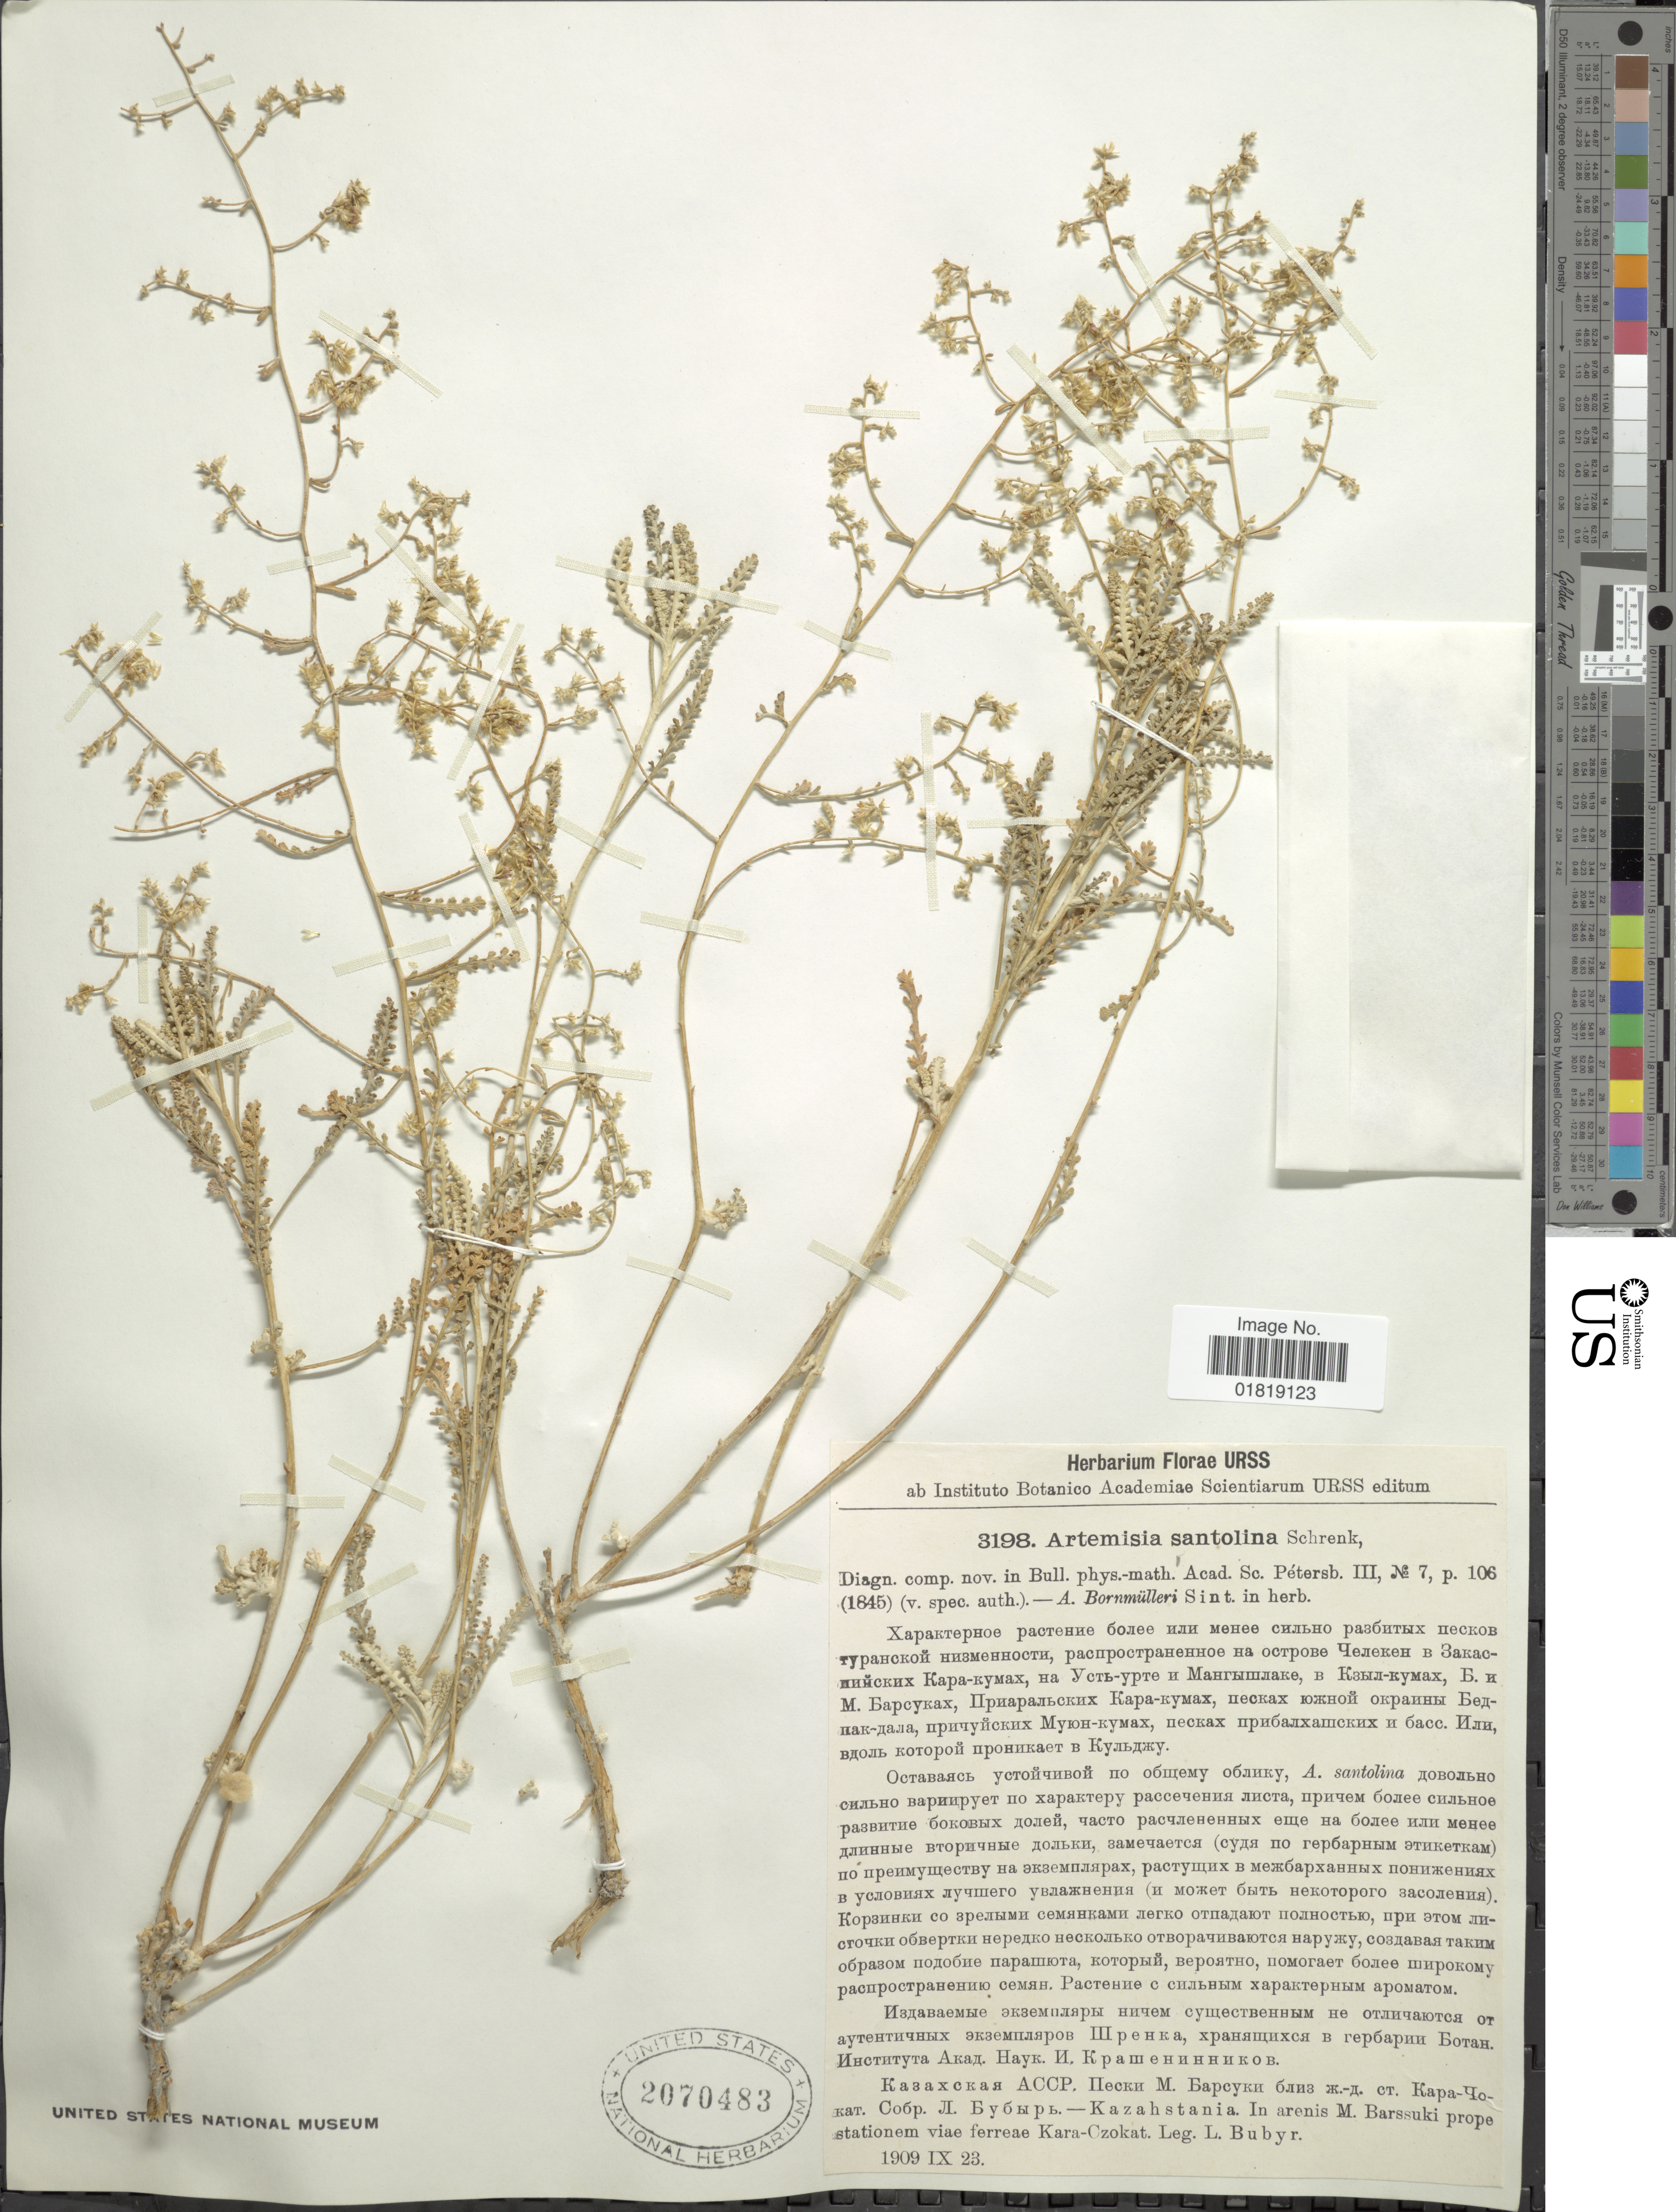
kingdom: Plantae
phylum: Tracheophyta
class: Magnoliopsida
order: Asterales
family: Asteraceae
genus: Artemisia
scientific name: Artemisia santolina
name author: Schrenk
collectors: L. Bubyr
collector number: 3198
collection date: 1909-09-23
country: Kazakhstan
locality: Kazahstania, in arenis M. Barssuki prope stationem viae ferreae Kara-Czokat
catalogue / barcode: US 2070483